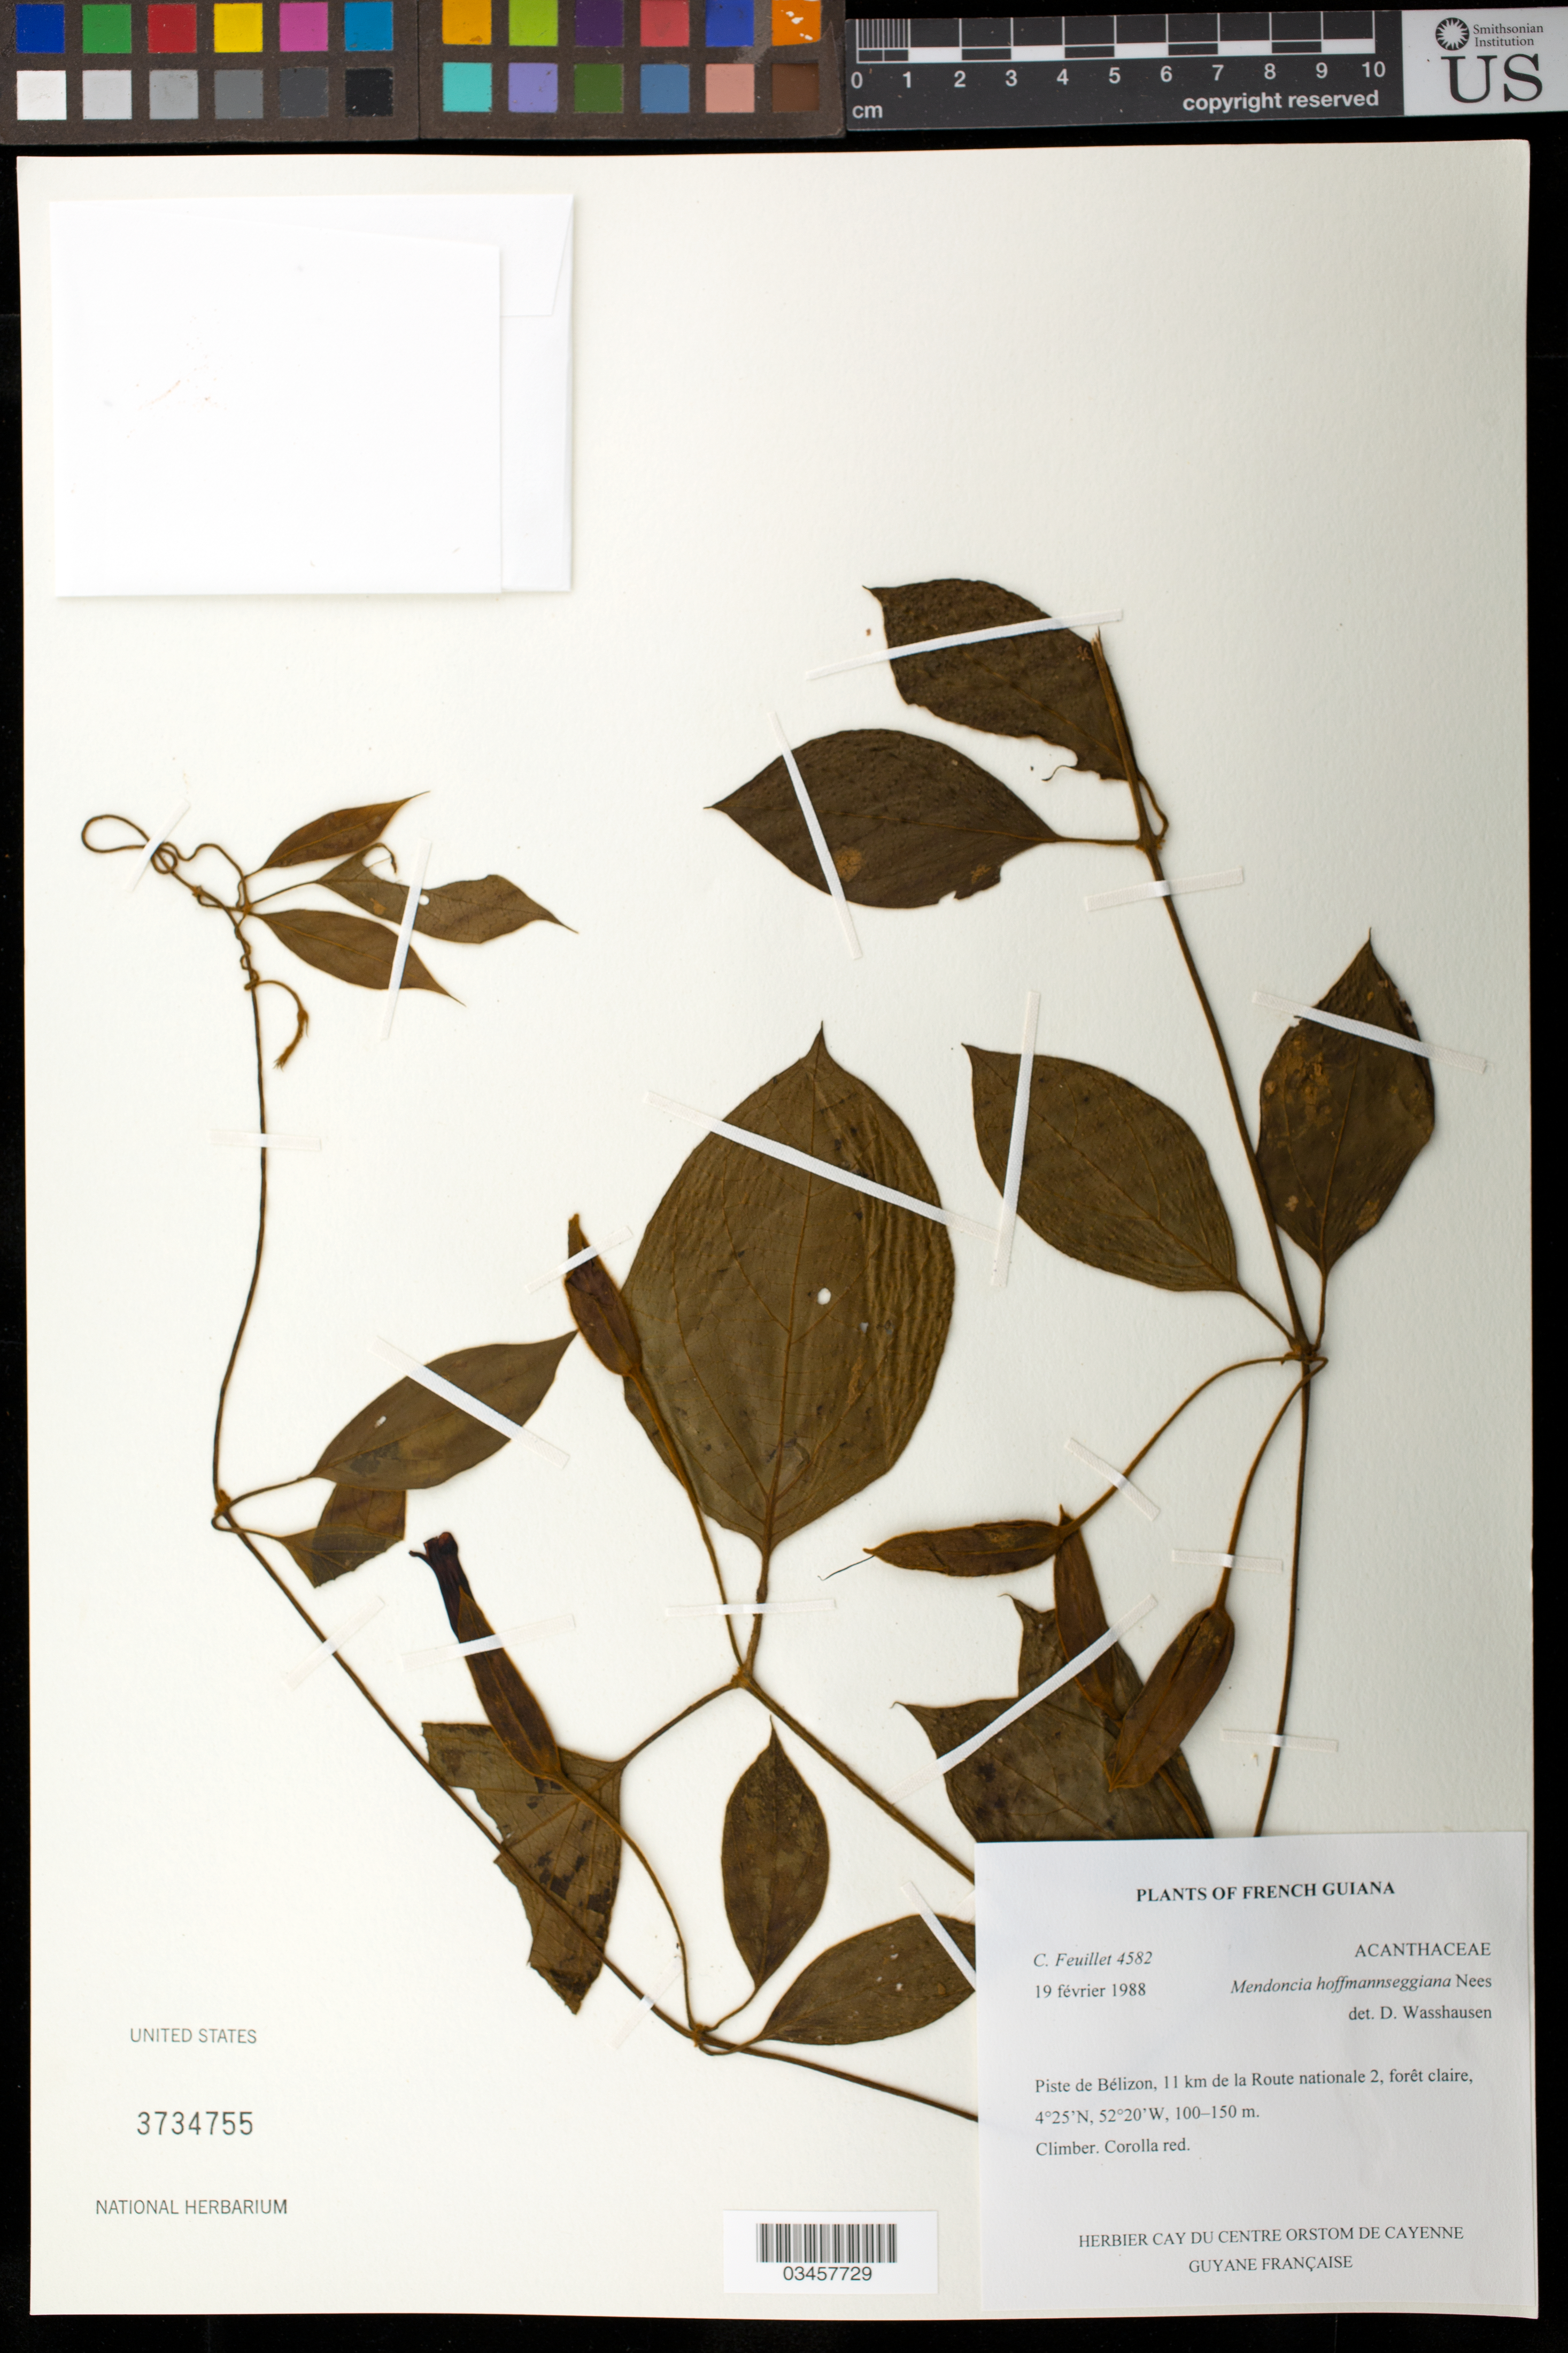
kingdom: Plantae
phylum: Tracheophyta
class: Magnoliopsida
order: Lamiales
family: Acanthaceae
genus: Mendoncia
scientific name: Mendoncia hoffmannseggiana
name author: Nees in DC.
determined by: Feuillet, C.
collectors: C. Feuillet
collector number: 4582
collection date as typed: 19 Feb 1988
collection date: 1988-02-19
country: French Guiana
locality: RN 2, pk 81; Piste de Bélizon, pk 11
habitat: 11 kn de la Route nationale 2; foret claire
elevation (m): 100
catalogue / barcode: US 3734755